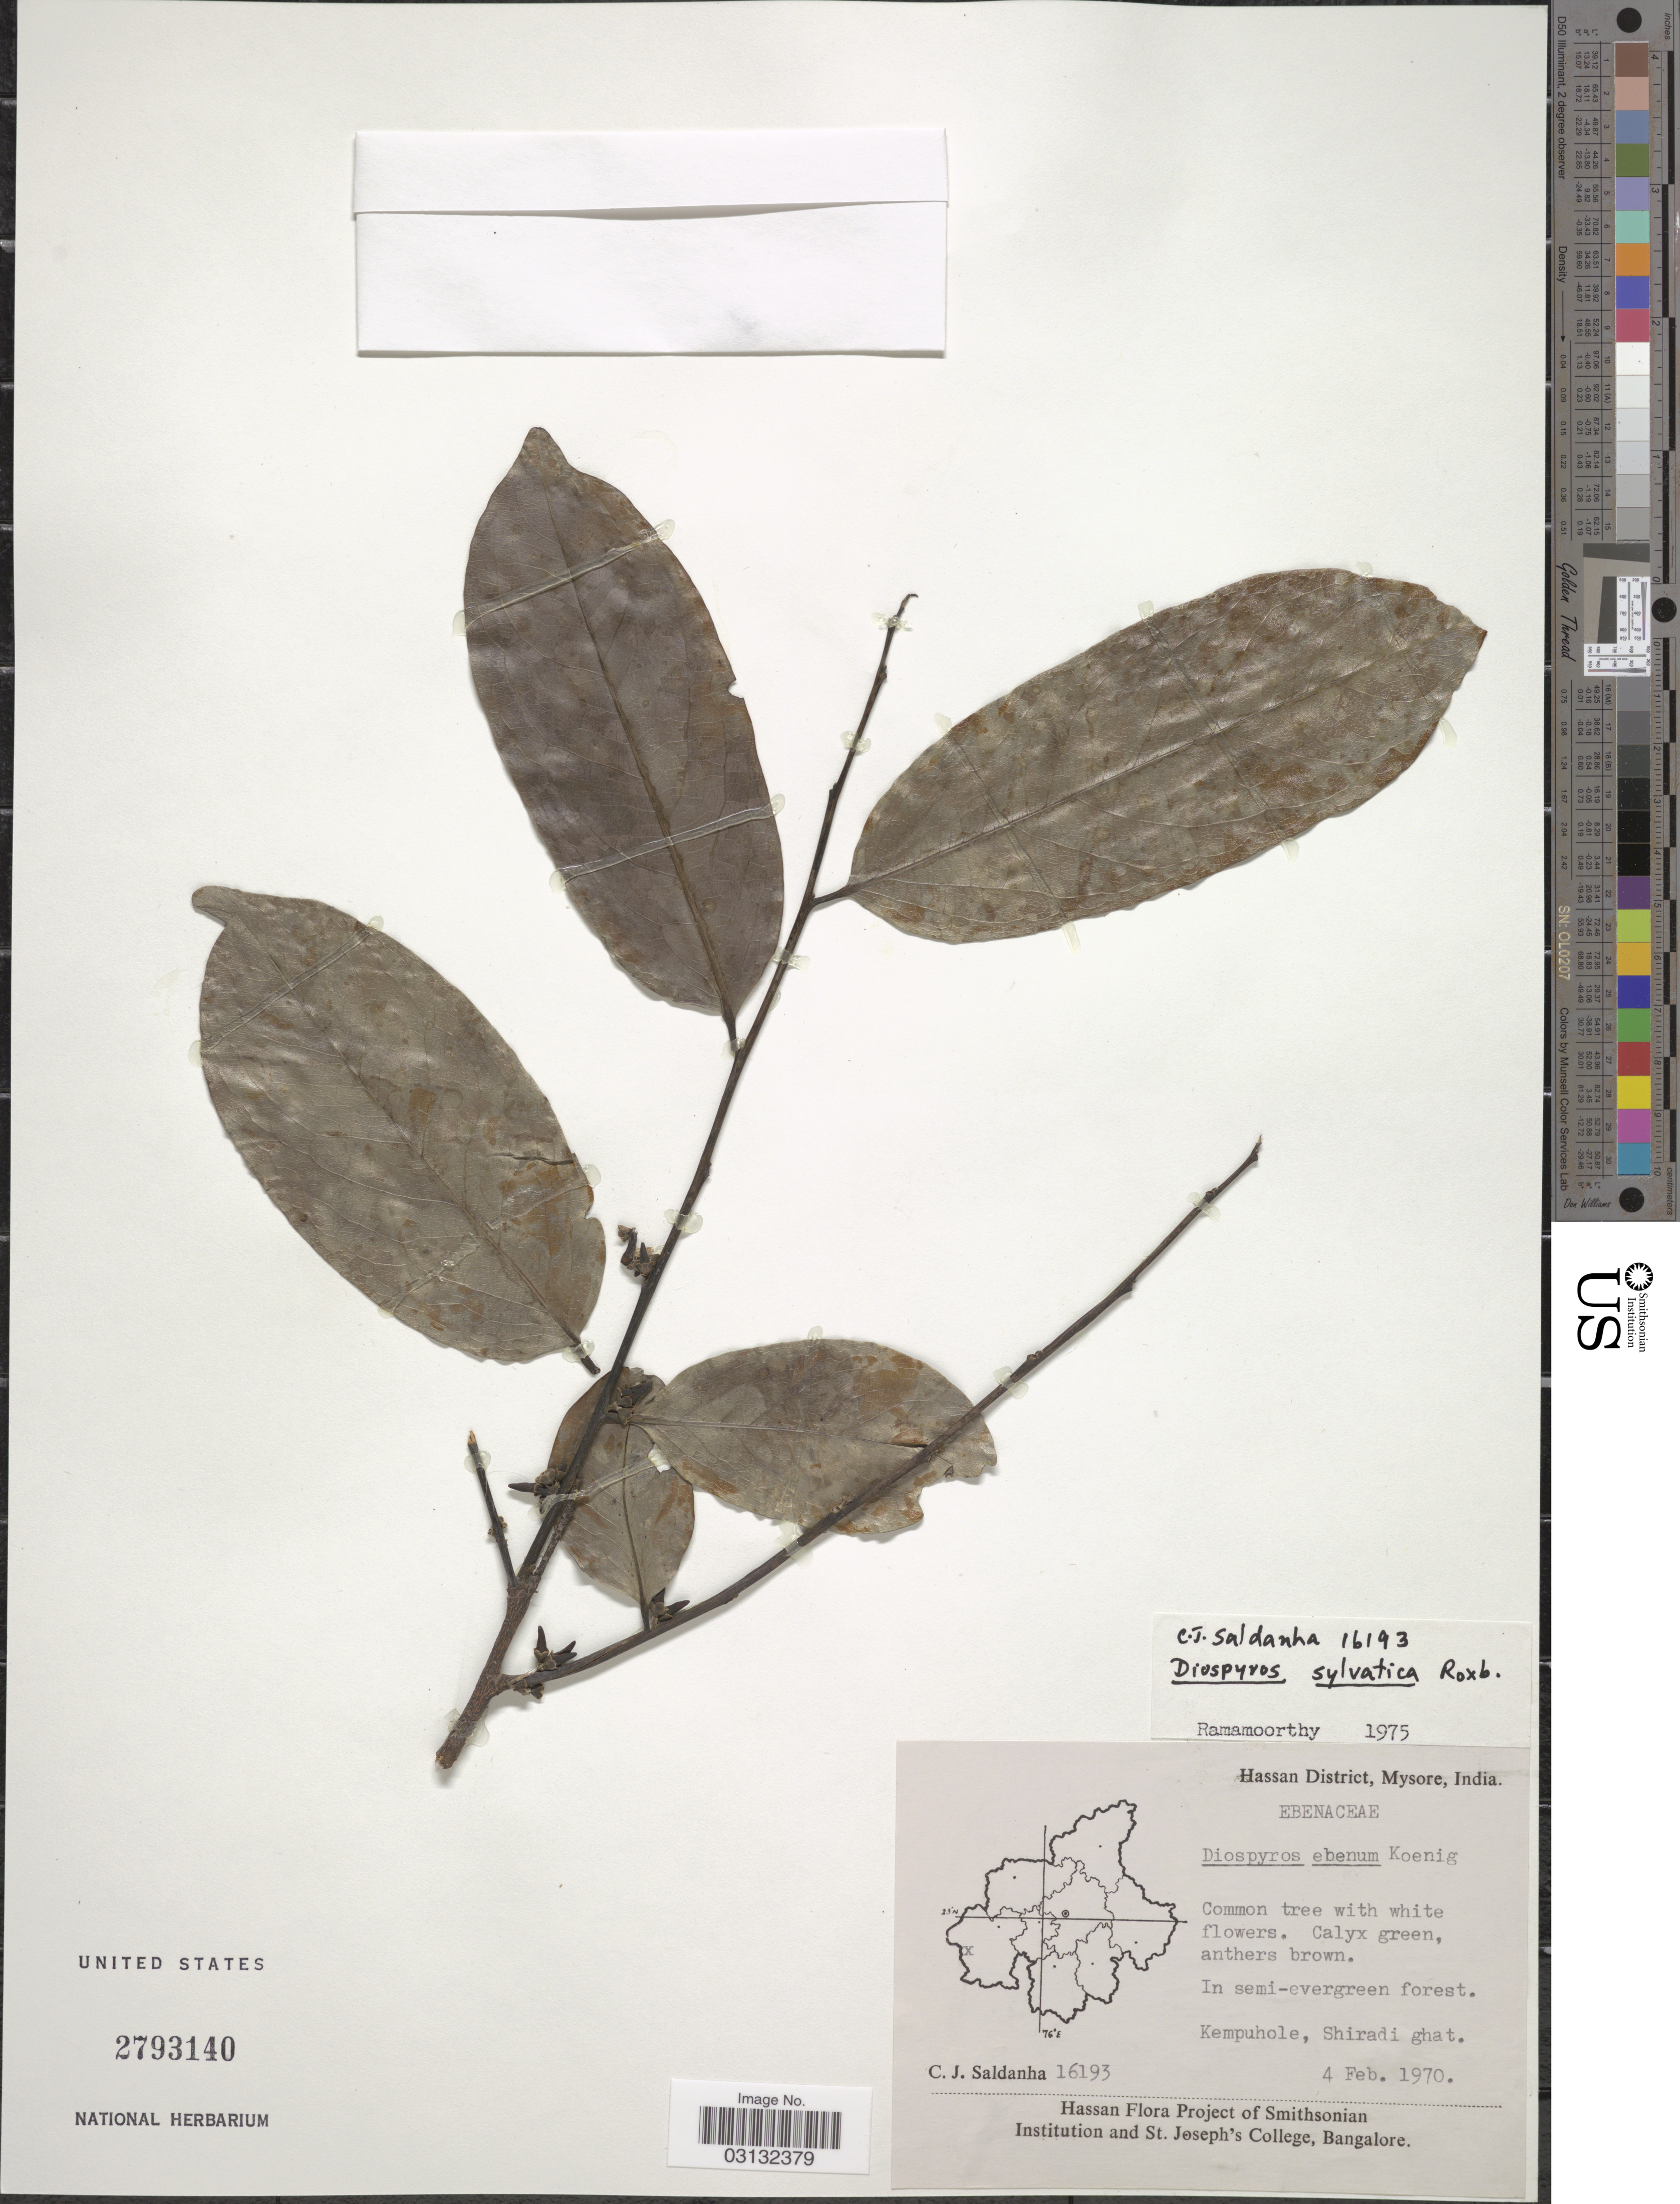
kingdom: Plantae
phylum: Tracheophyta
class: Magnoliopsida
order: Ericales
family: Ebenaceae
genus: Diospyros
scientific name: Diospyros sylvatica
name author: Roxb.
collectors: C. J. Saldanha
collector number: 16193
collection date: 1970-02-04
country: India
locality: Hassan District, Mysore. Kempuhole, Shiradi ghat.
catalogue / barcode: US 2793140